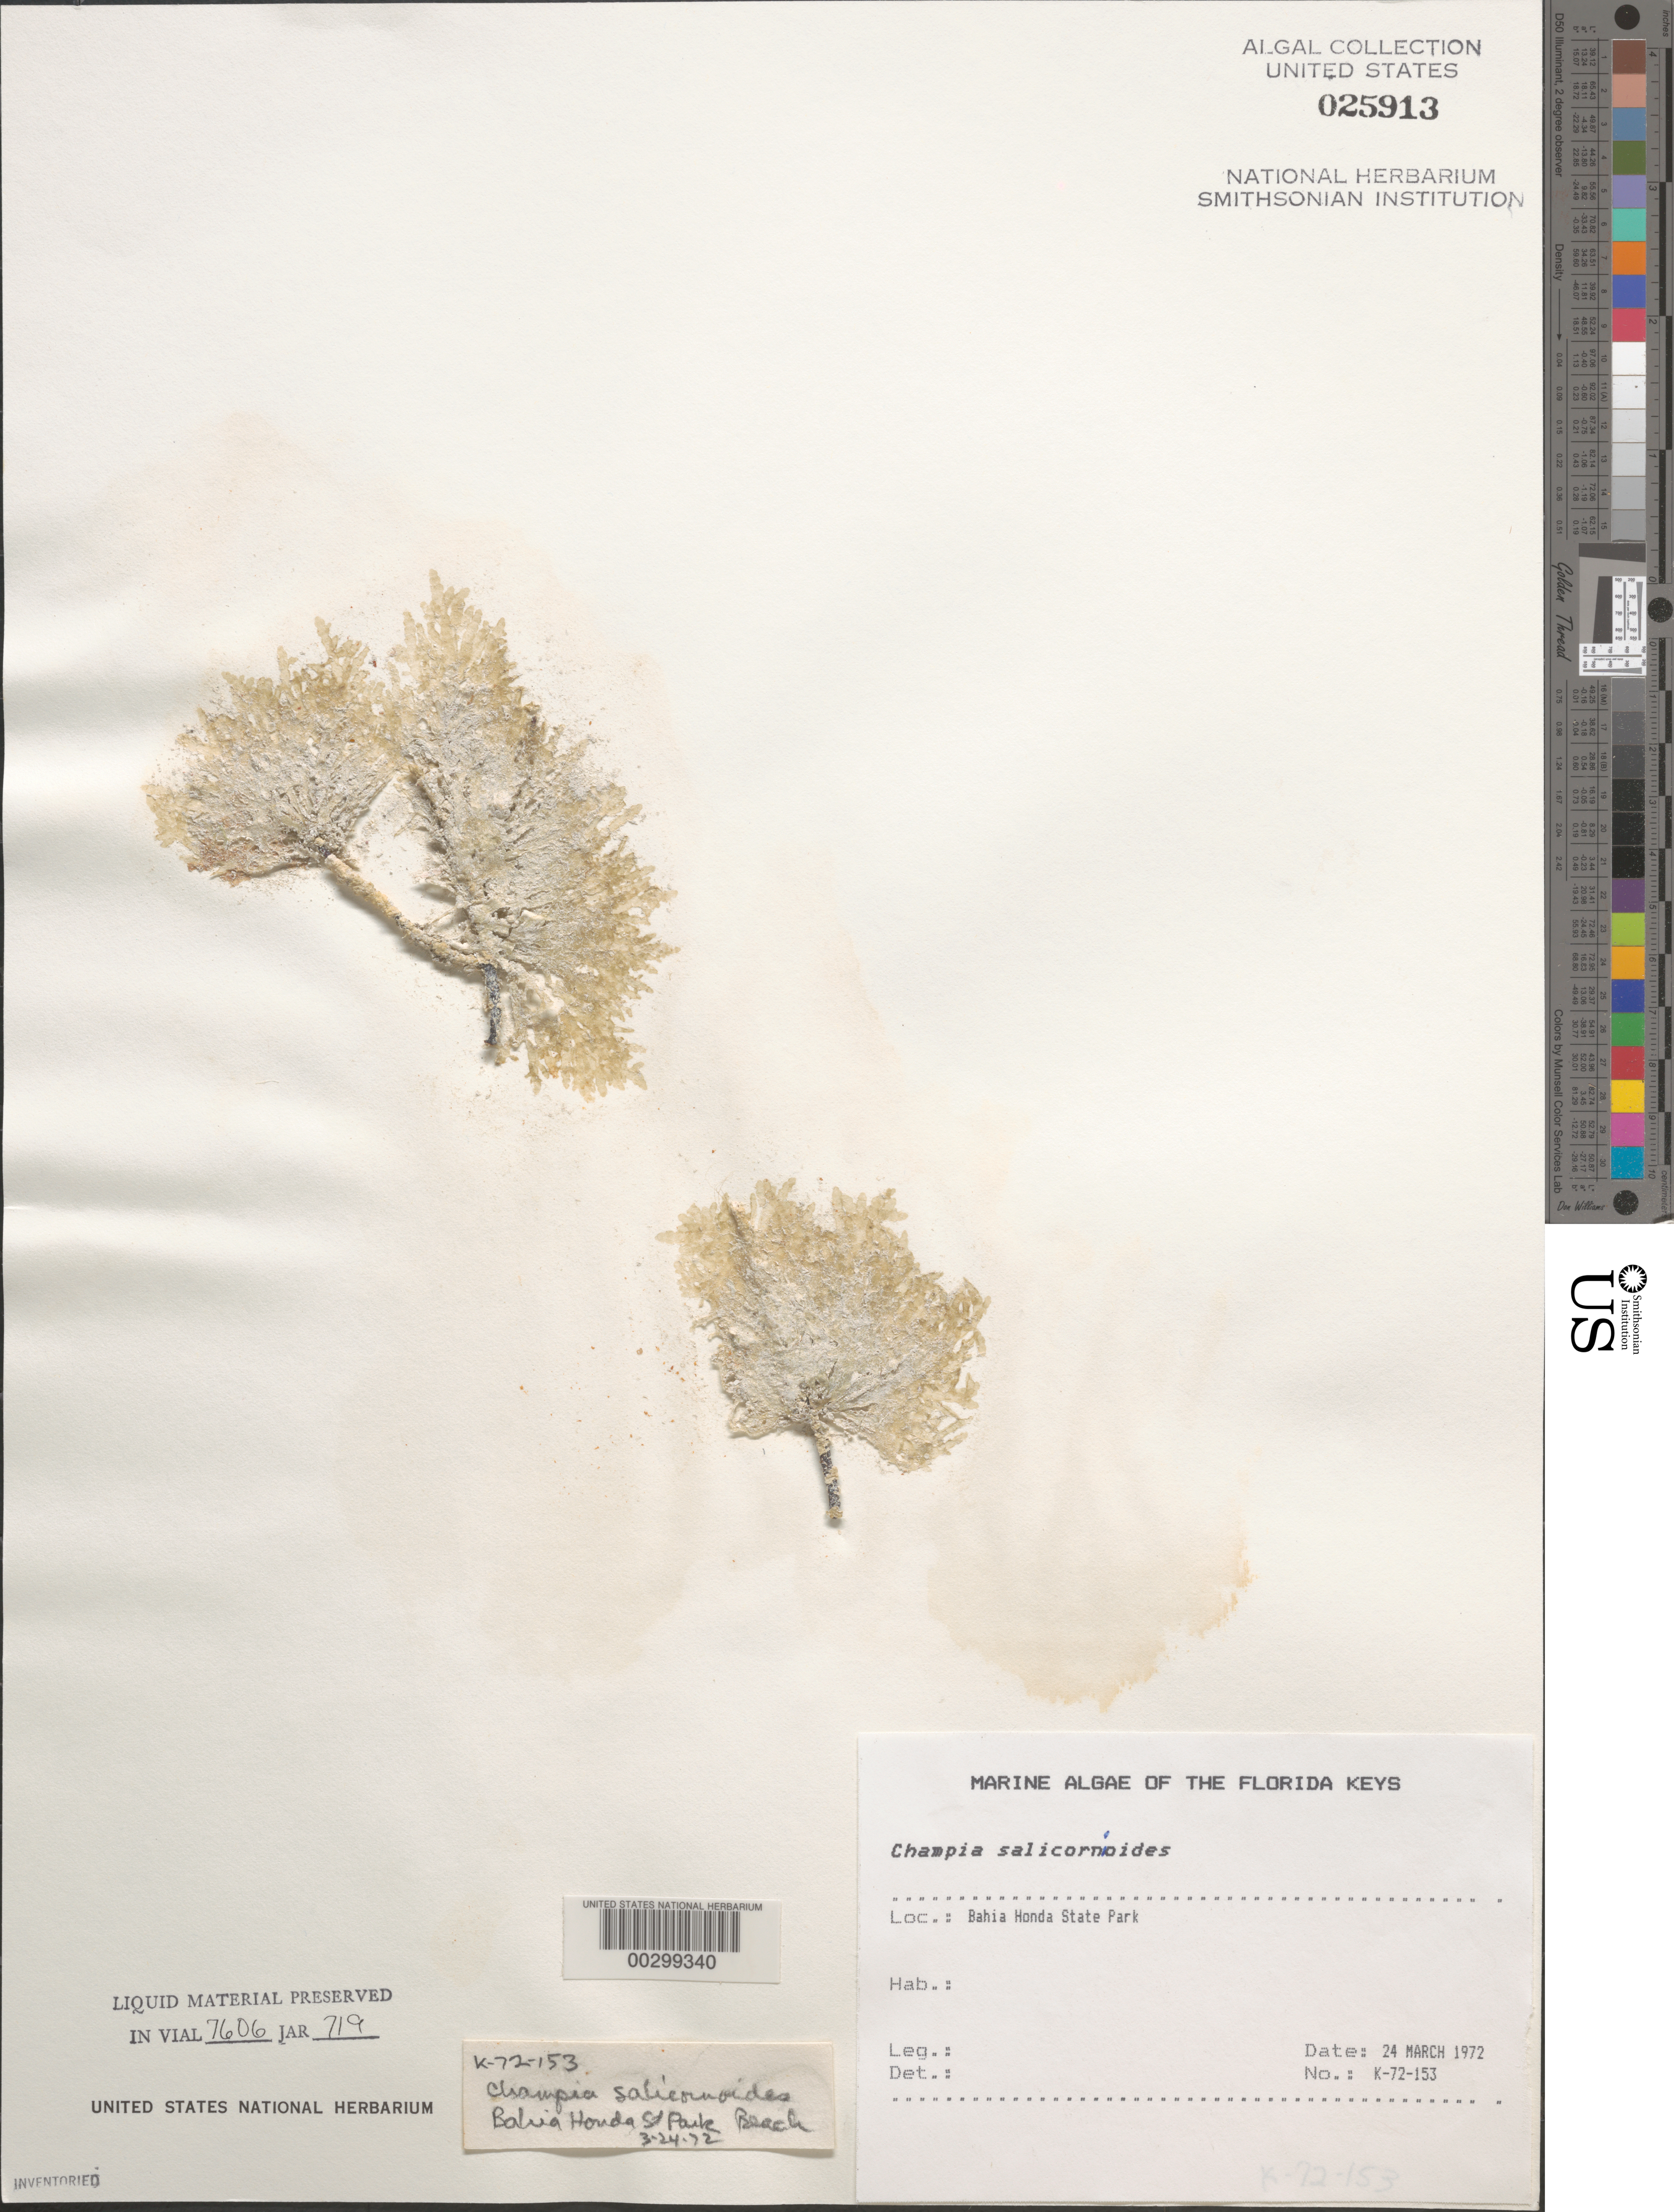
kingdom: Plantae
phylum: Rhodophyta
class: Florideophyceae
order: Rhodymeniales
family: Champiaceae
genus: Champia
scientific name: Champia salicornioides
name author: Harv.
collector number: K-72-153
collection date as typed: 24 Mar 1972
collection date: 1972-03-24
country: United States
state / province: Florida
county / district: Monroe County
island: Bahia Honda Key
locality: Bahia Honda State Park beach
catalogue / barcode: US 25913